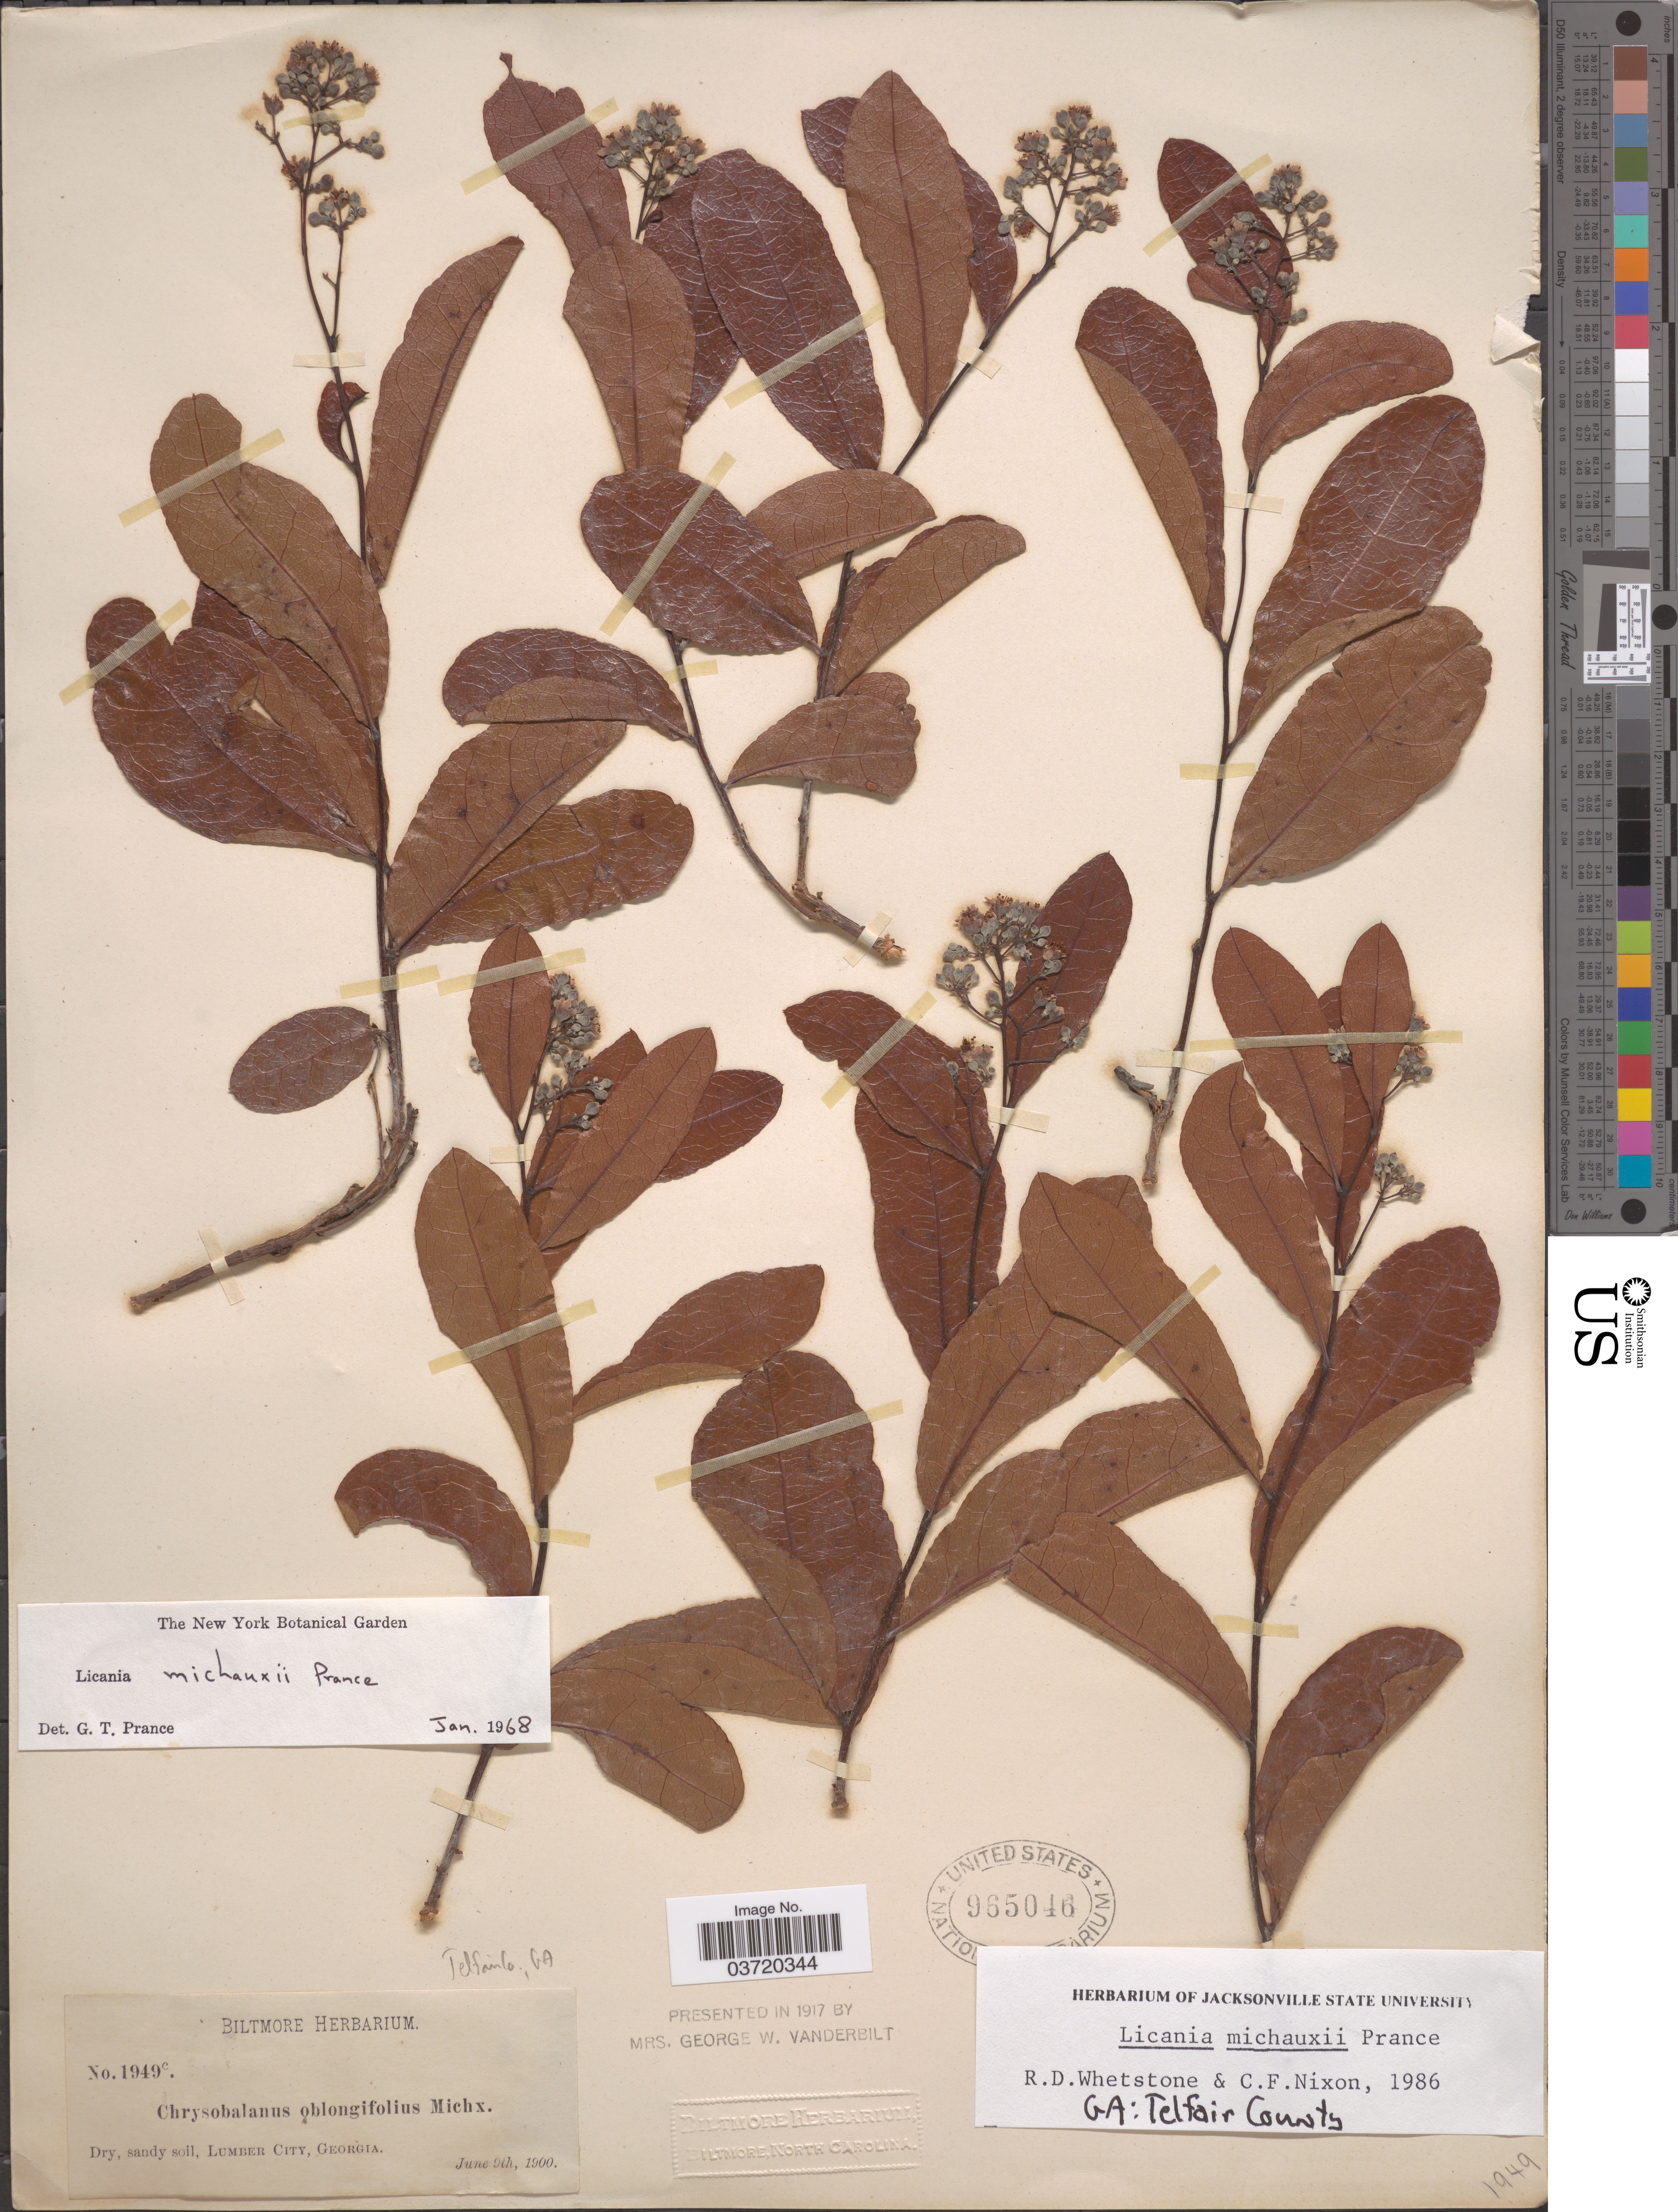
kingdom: Plantae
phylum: Tracheophyta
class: Magnoliopsida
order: Malpighiales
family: Chrysobalanaceae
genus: Geobalanus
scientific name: Geobalanus oblongifolius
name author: (Michx.) Small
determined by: Strong, M. T., (US), Smithsonian Institution - National Museum of Natural History (UNITED STATES)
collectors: ex herb. Biltmore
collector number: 1949c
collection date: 1900-06-09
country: United States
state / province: Georgia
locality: Dry, sandy soil, Lumber City.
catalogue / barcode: US 965046